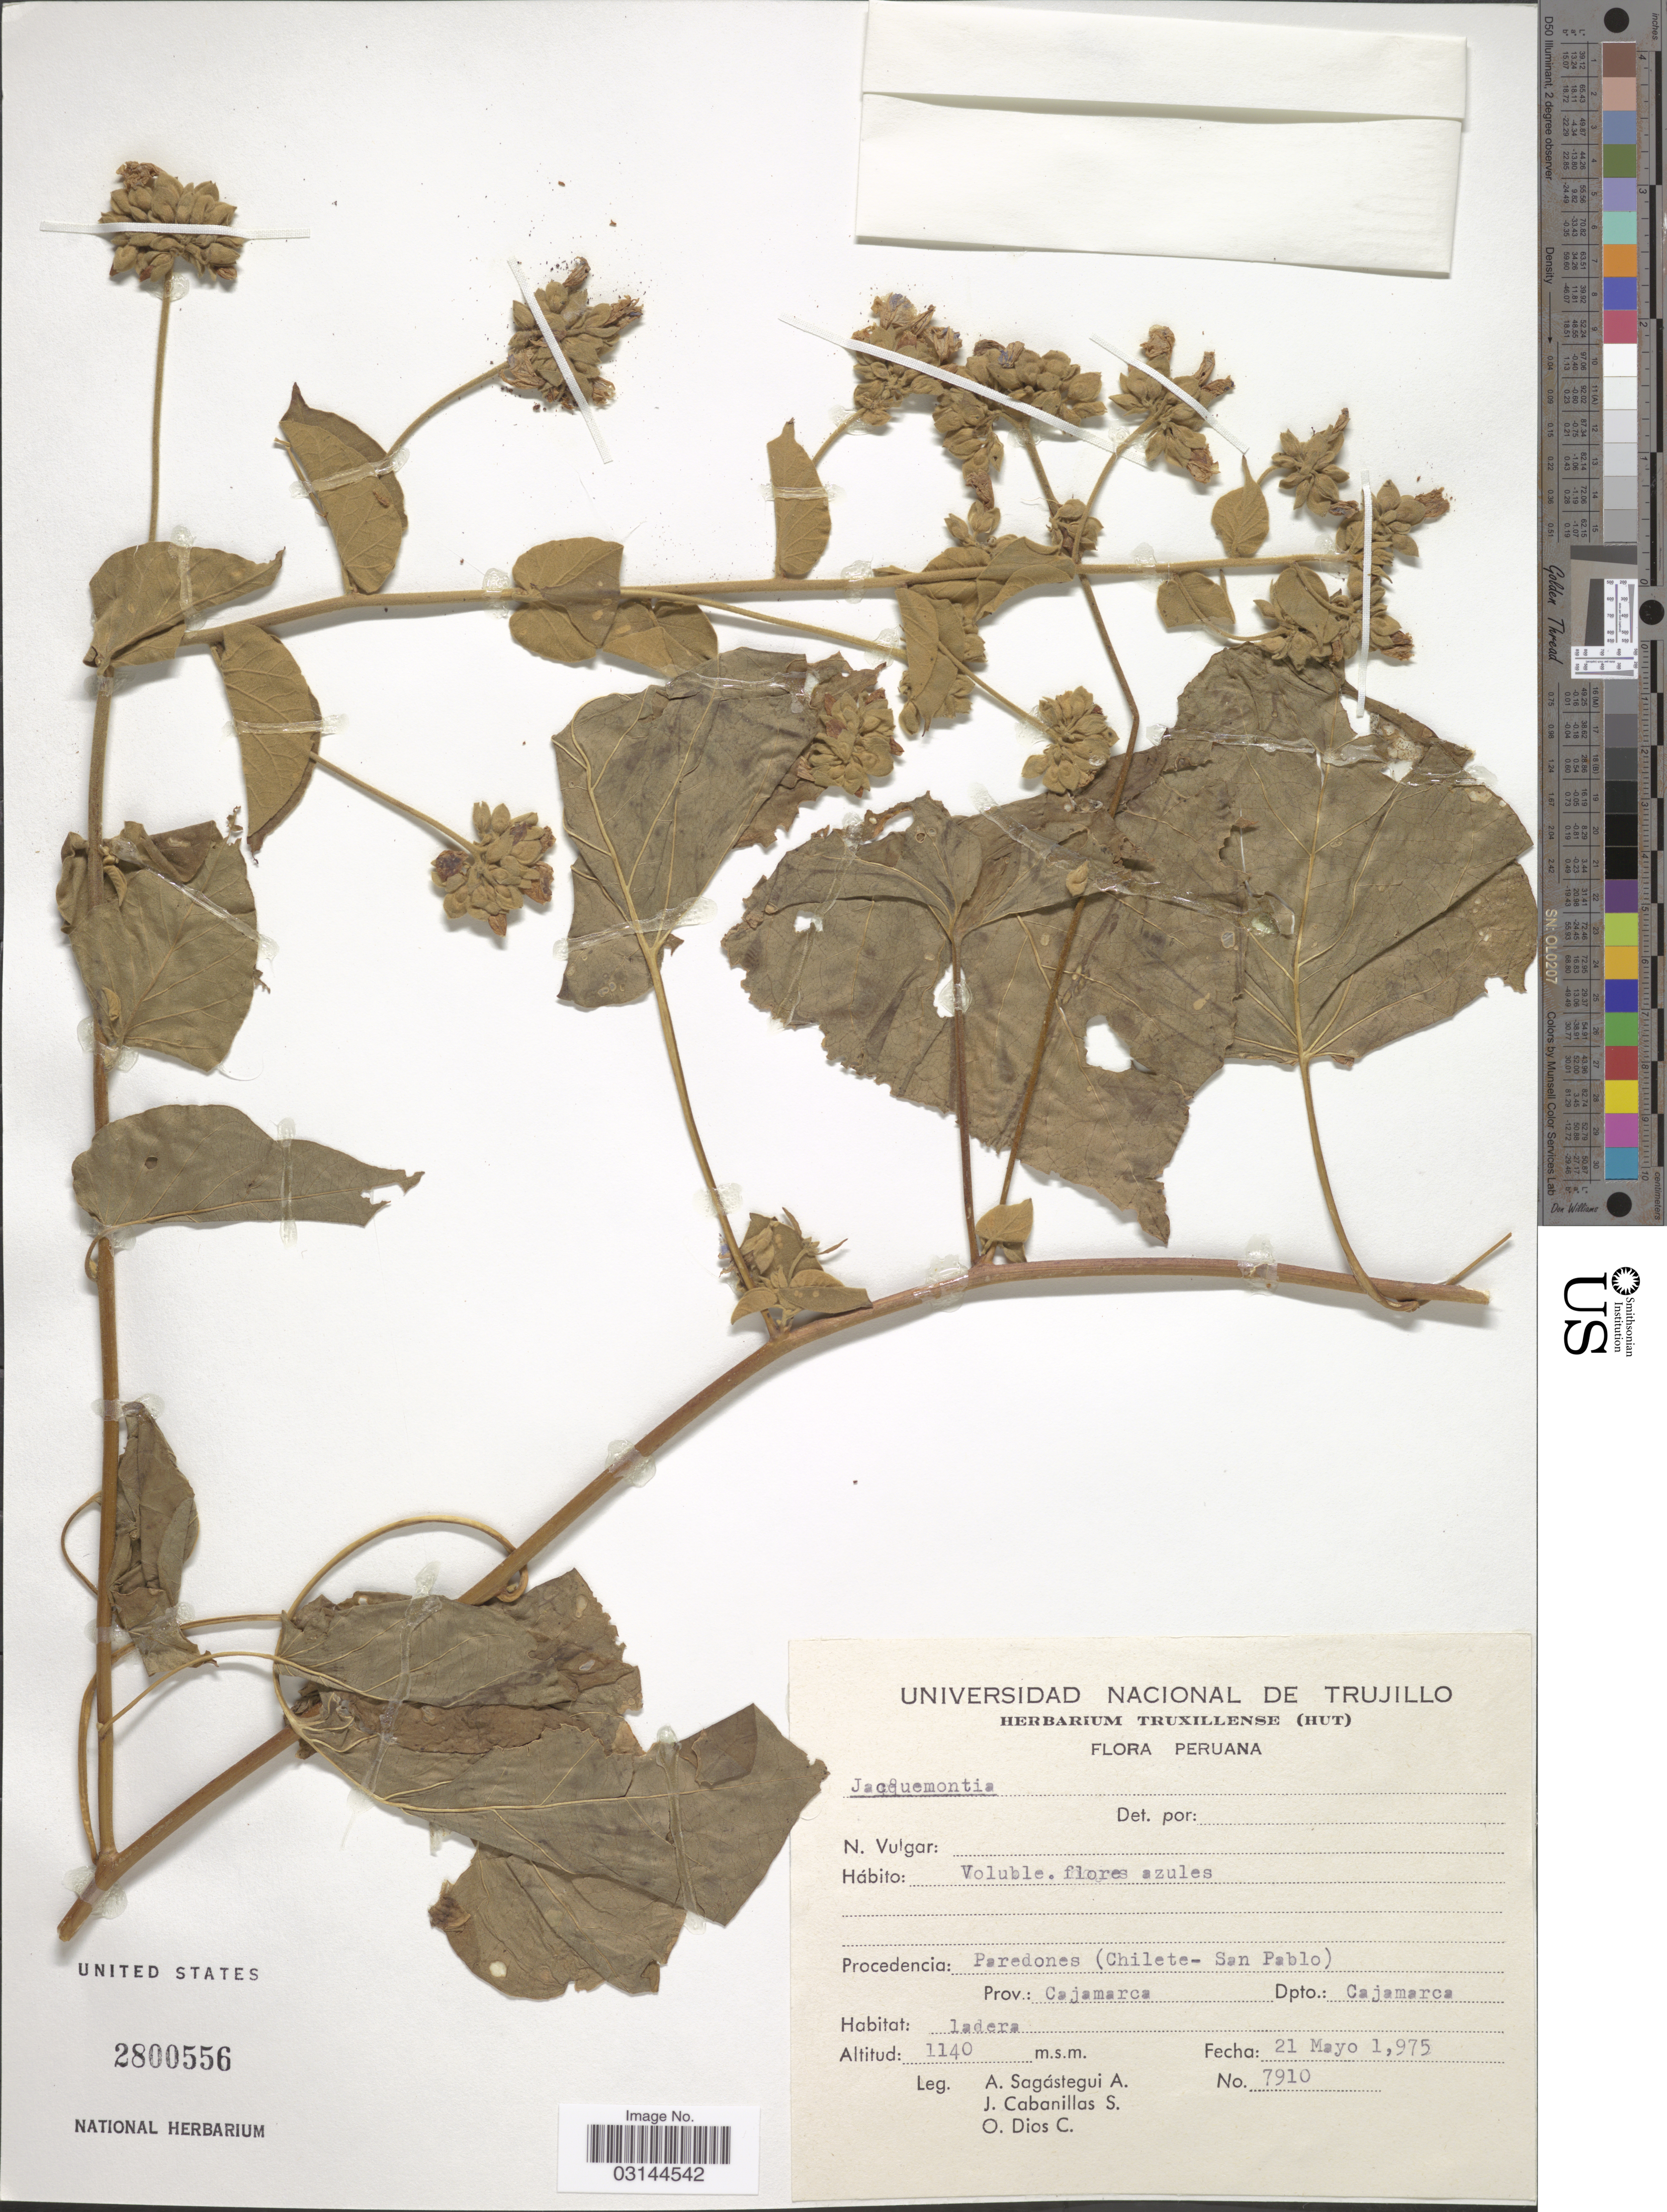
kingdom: Plantae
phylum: Tracheophyta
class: Magnoliopsida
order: Solanales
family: Convolvulaceae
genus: Jacquemontia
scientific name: Jacquemontia sp.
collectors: A. Sagástegui A., J. Cabanillas S. & O. Dios C.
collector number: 7910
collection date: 1975-05-21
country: Peru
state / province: Cajamarca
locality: Paredones (Chilete- San Pablo). Prov.: Cajamarca. Dpto.: Cajamarca.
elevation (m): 1140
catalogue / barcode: US 2800556